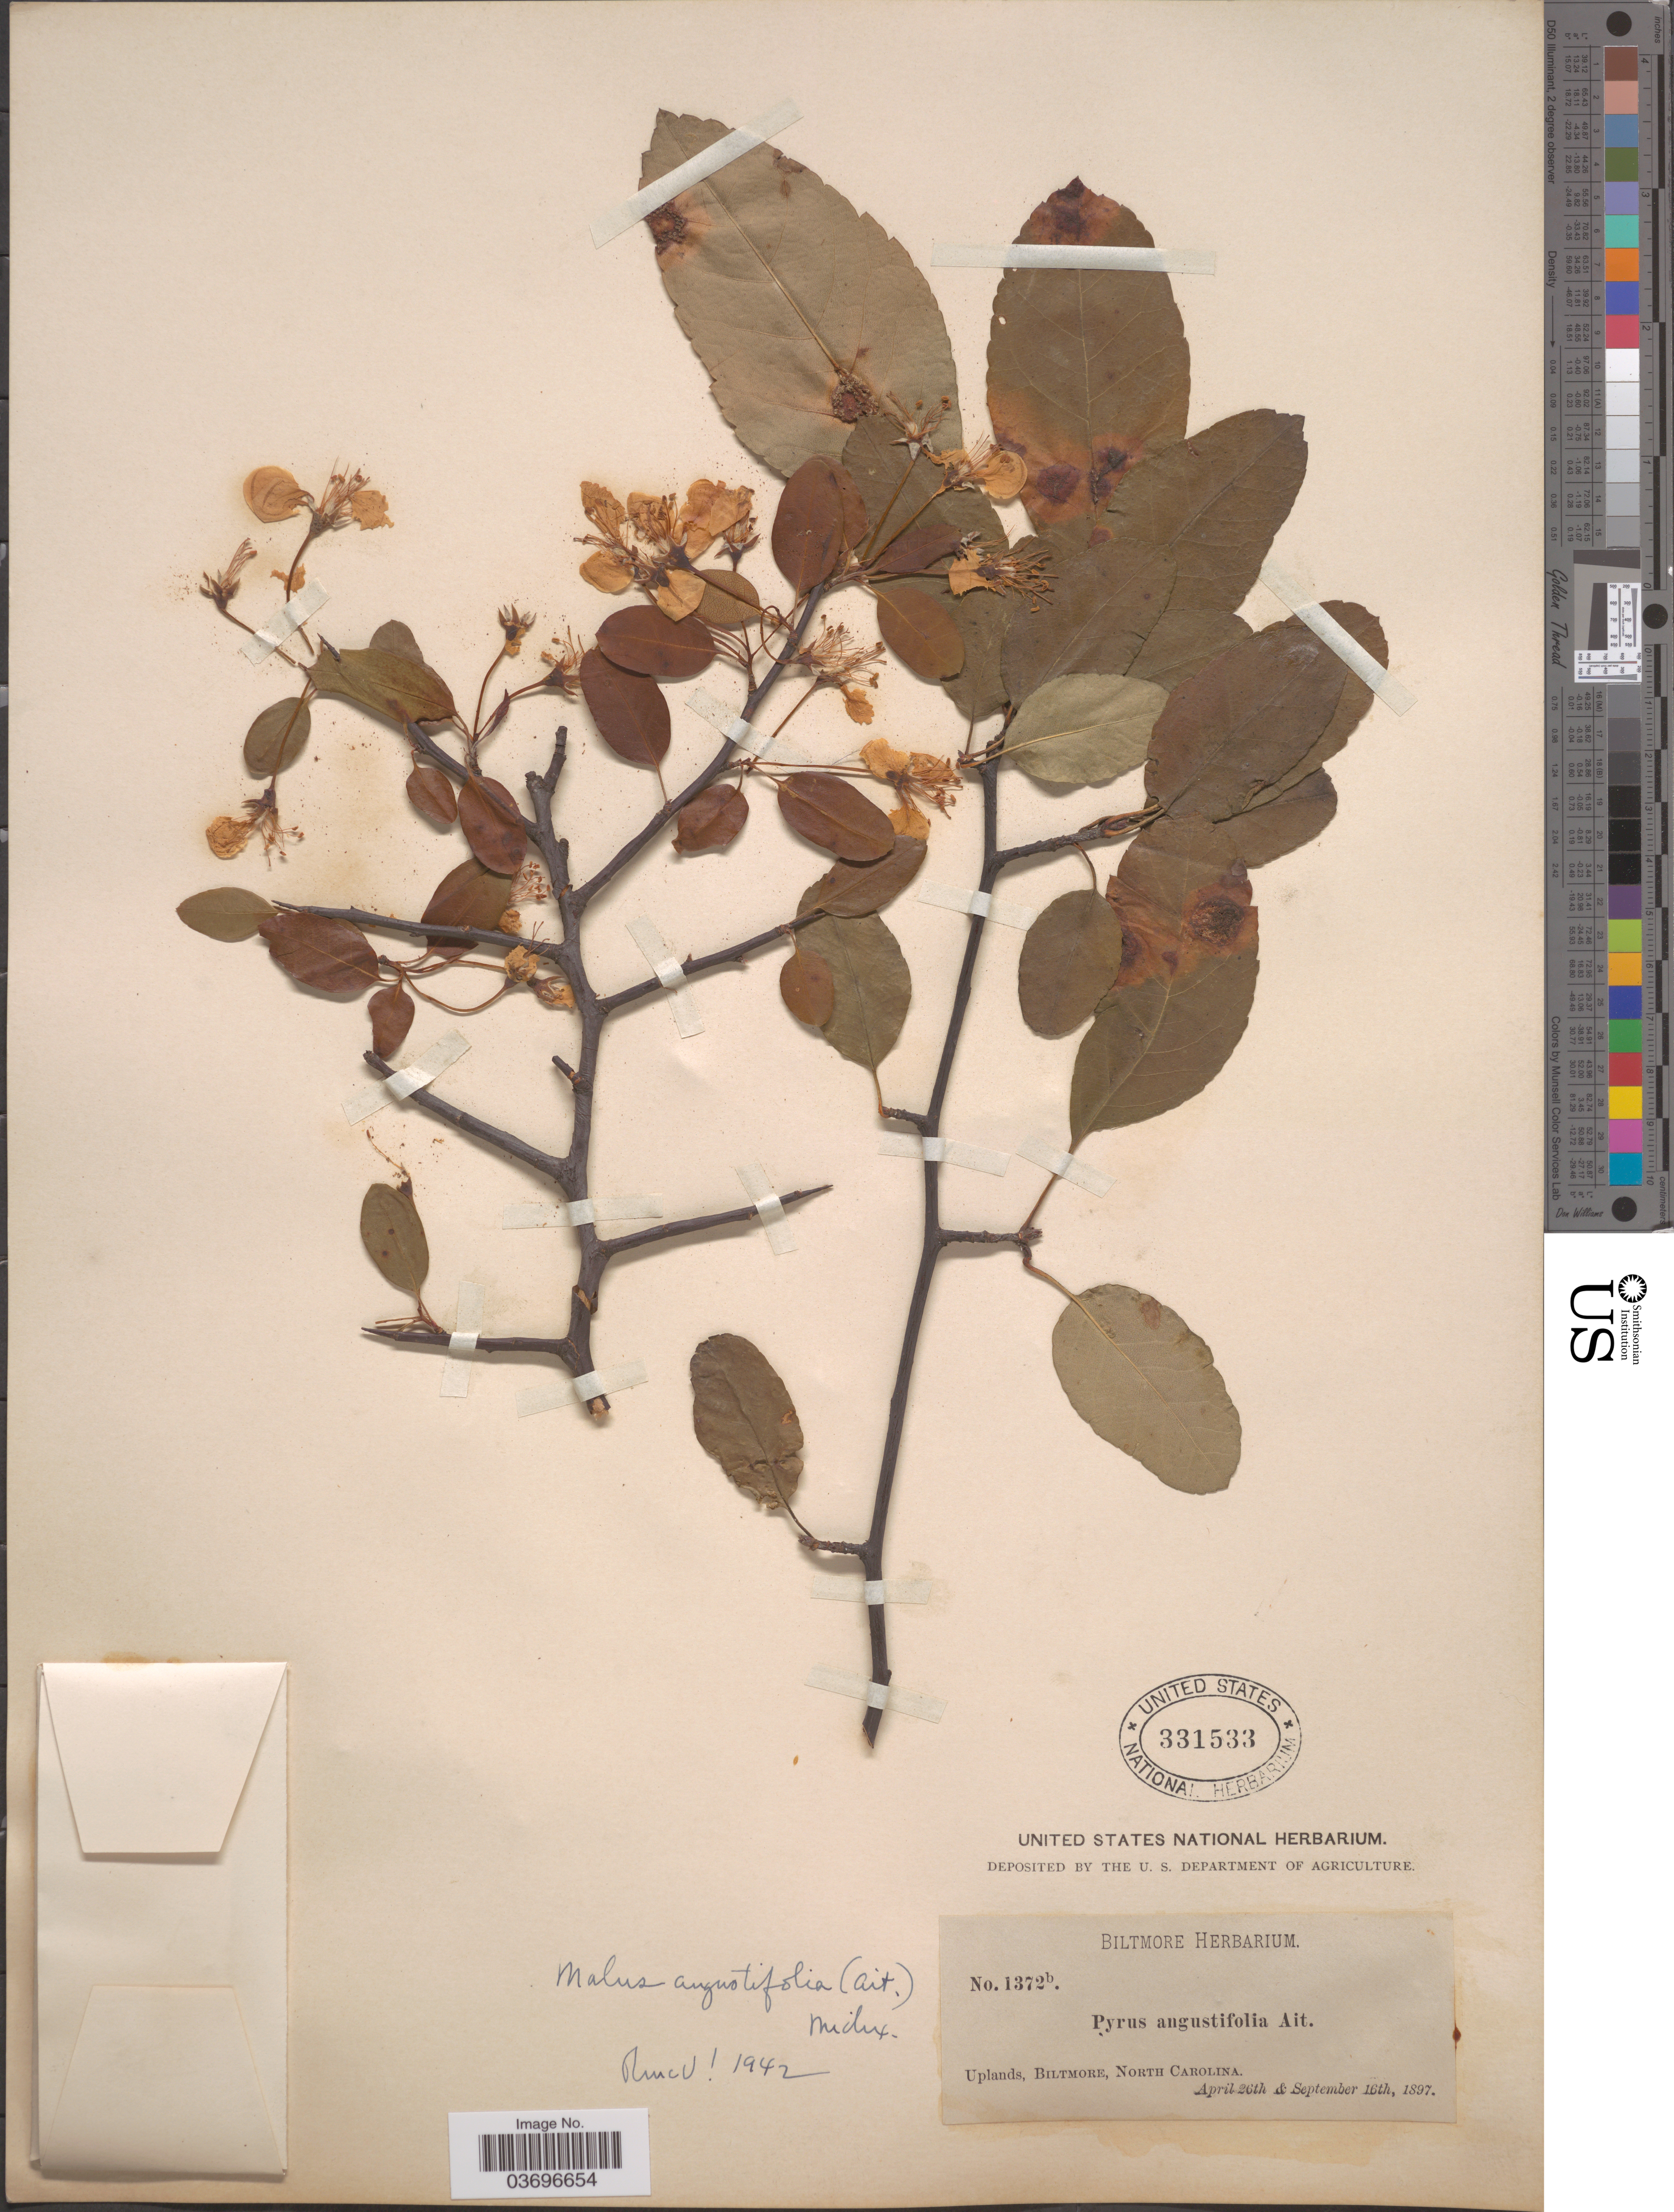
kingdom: Plantae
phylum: Tracheophyta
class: Magnoliopsida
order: Rosales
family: Rosaceae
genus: Malus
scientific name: Malus angustifolia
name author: (Aiton) Michx.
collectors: ex herb. Biltmore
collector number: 1372b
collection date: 1897-04-26/1897-09-16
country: United States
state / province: North Carolina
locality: Uplands, Biltmore.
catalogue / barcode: US 331533